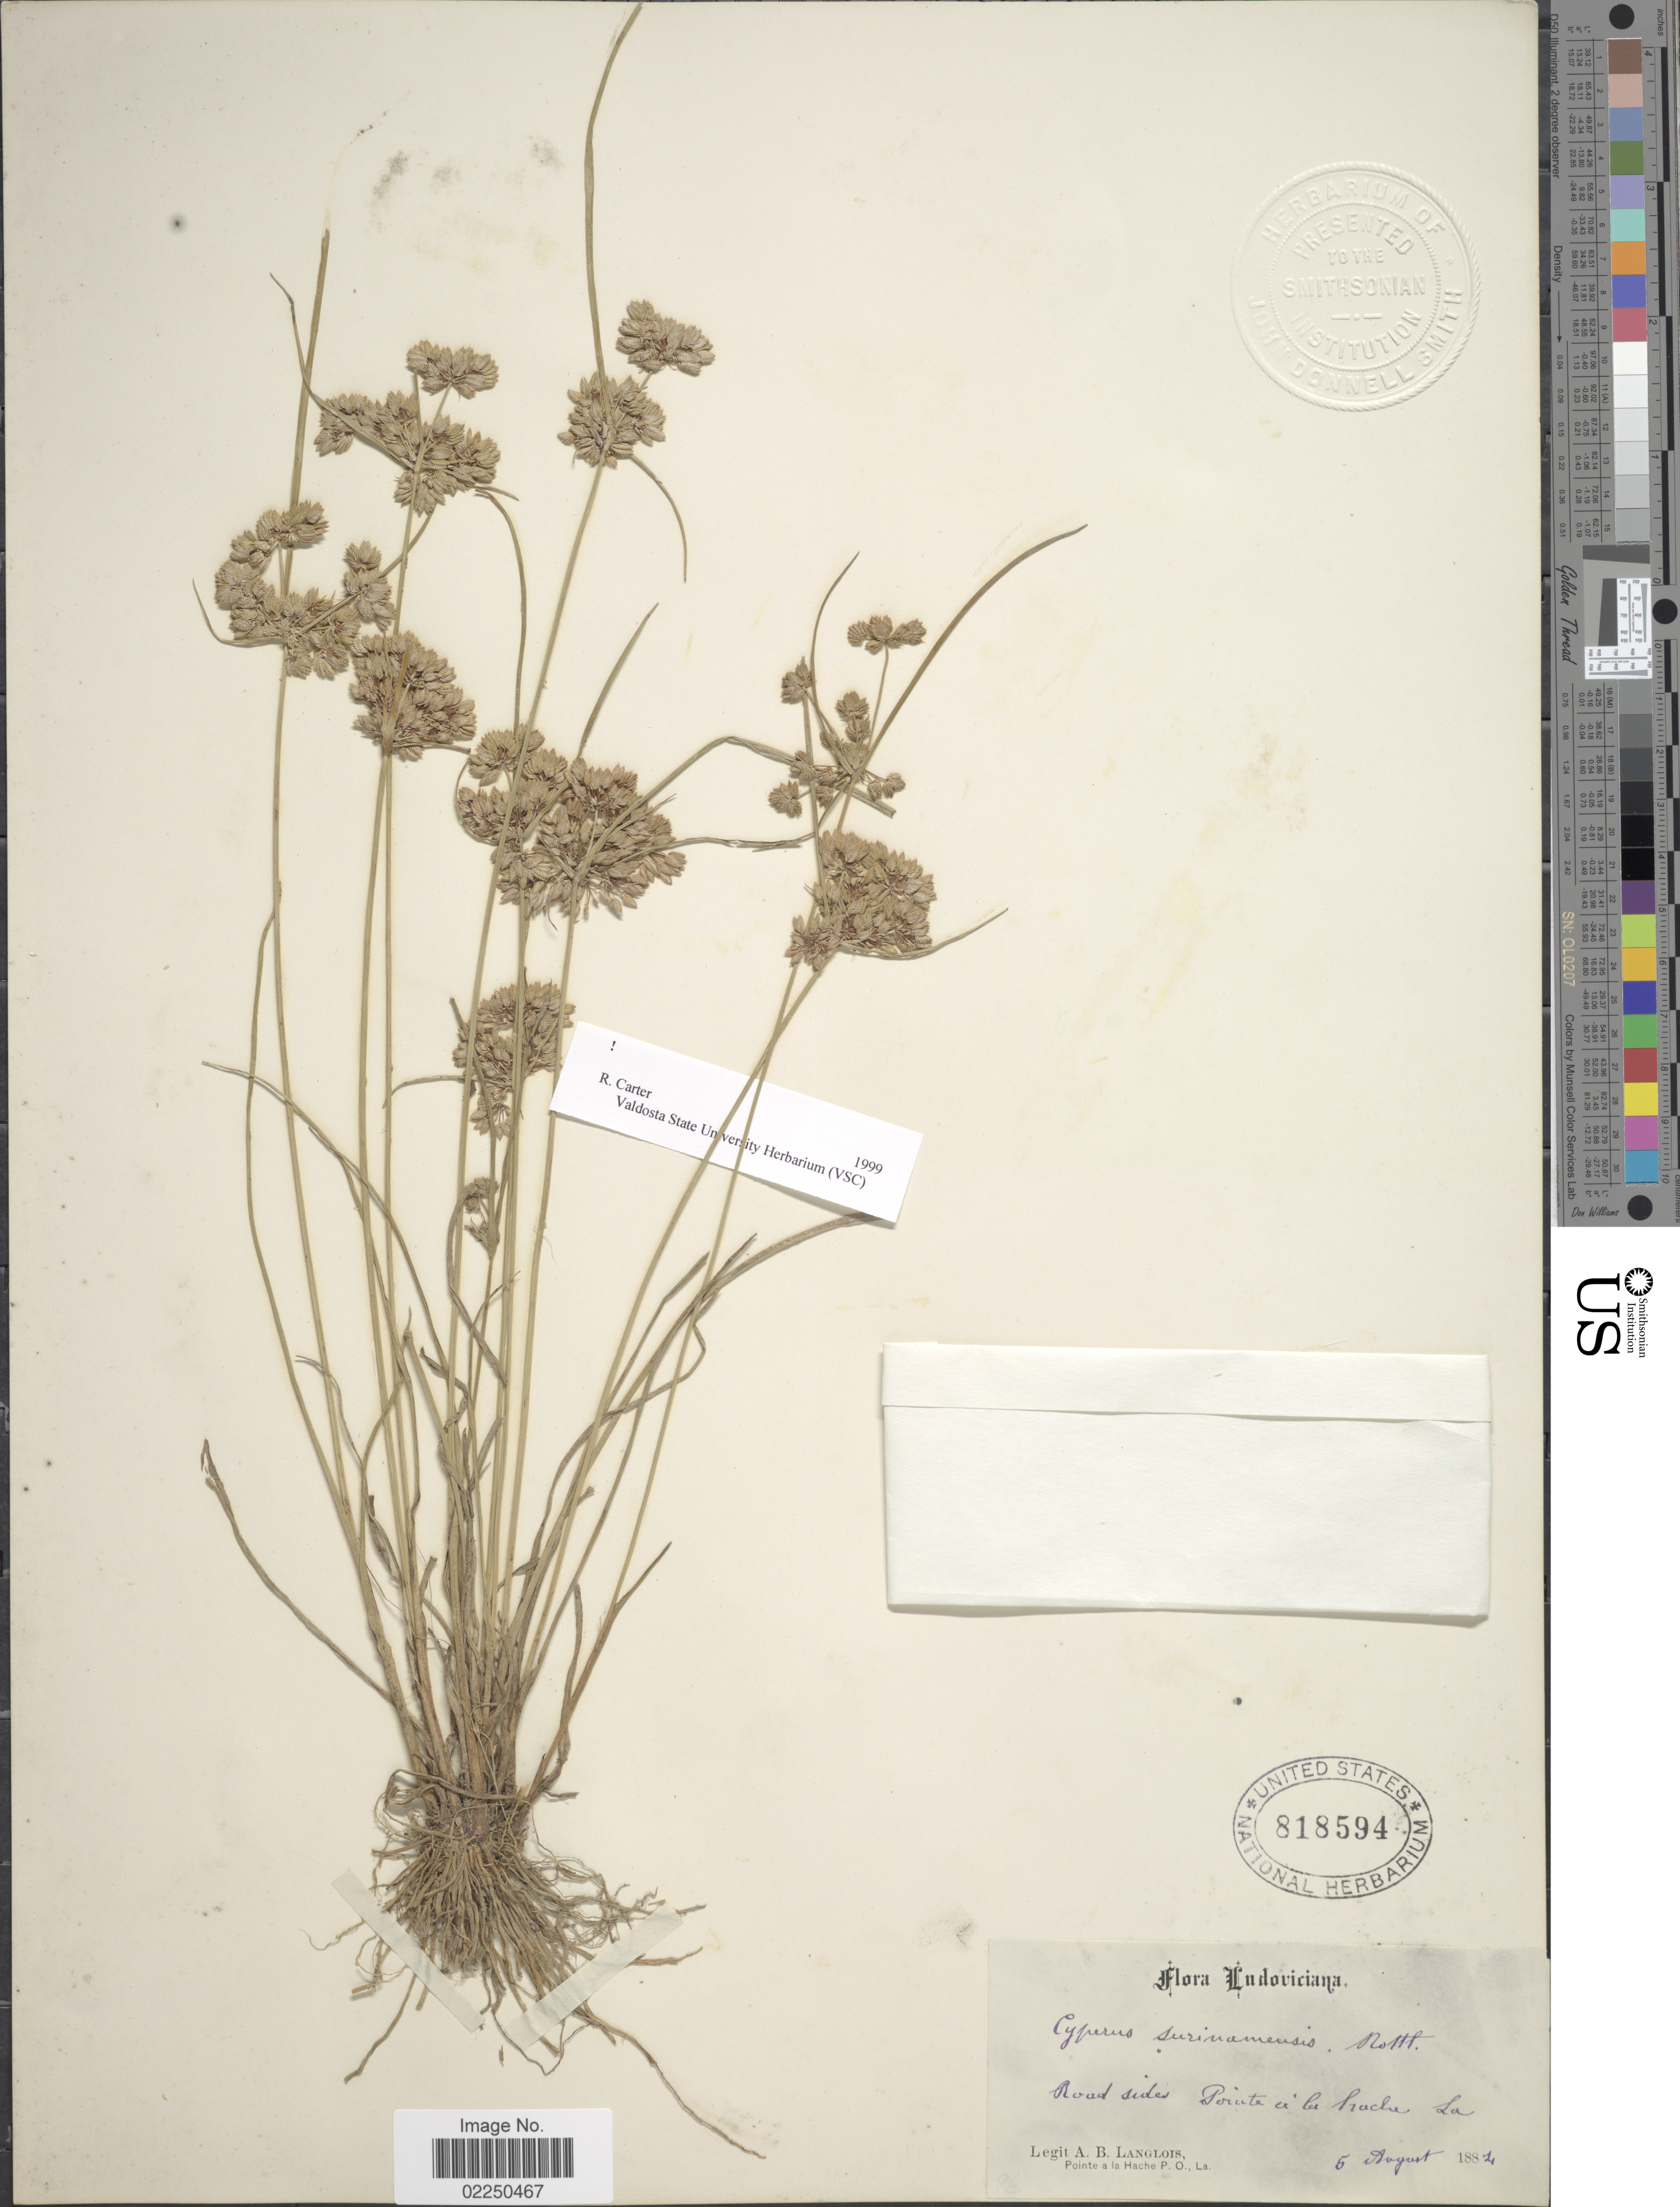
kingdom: Plantae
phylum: Tracheophyta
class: Liliopsida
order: Poales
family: Cyperaceae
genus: Cyperus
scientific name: Cyperus surinamensis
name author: Rottb.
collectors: A. Langlois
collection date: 1881-08-05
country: United States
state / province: Louisiana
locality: Road sides. Pointe à la Hache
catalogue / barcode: US 818594